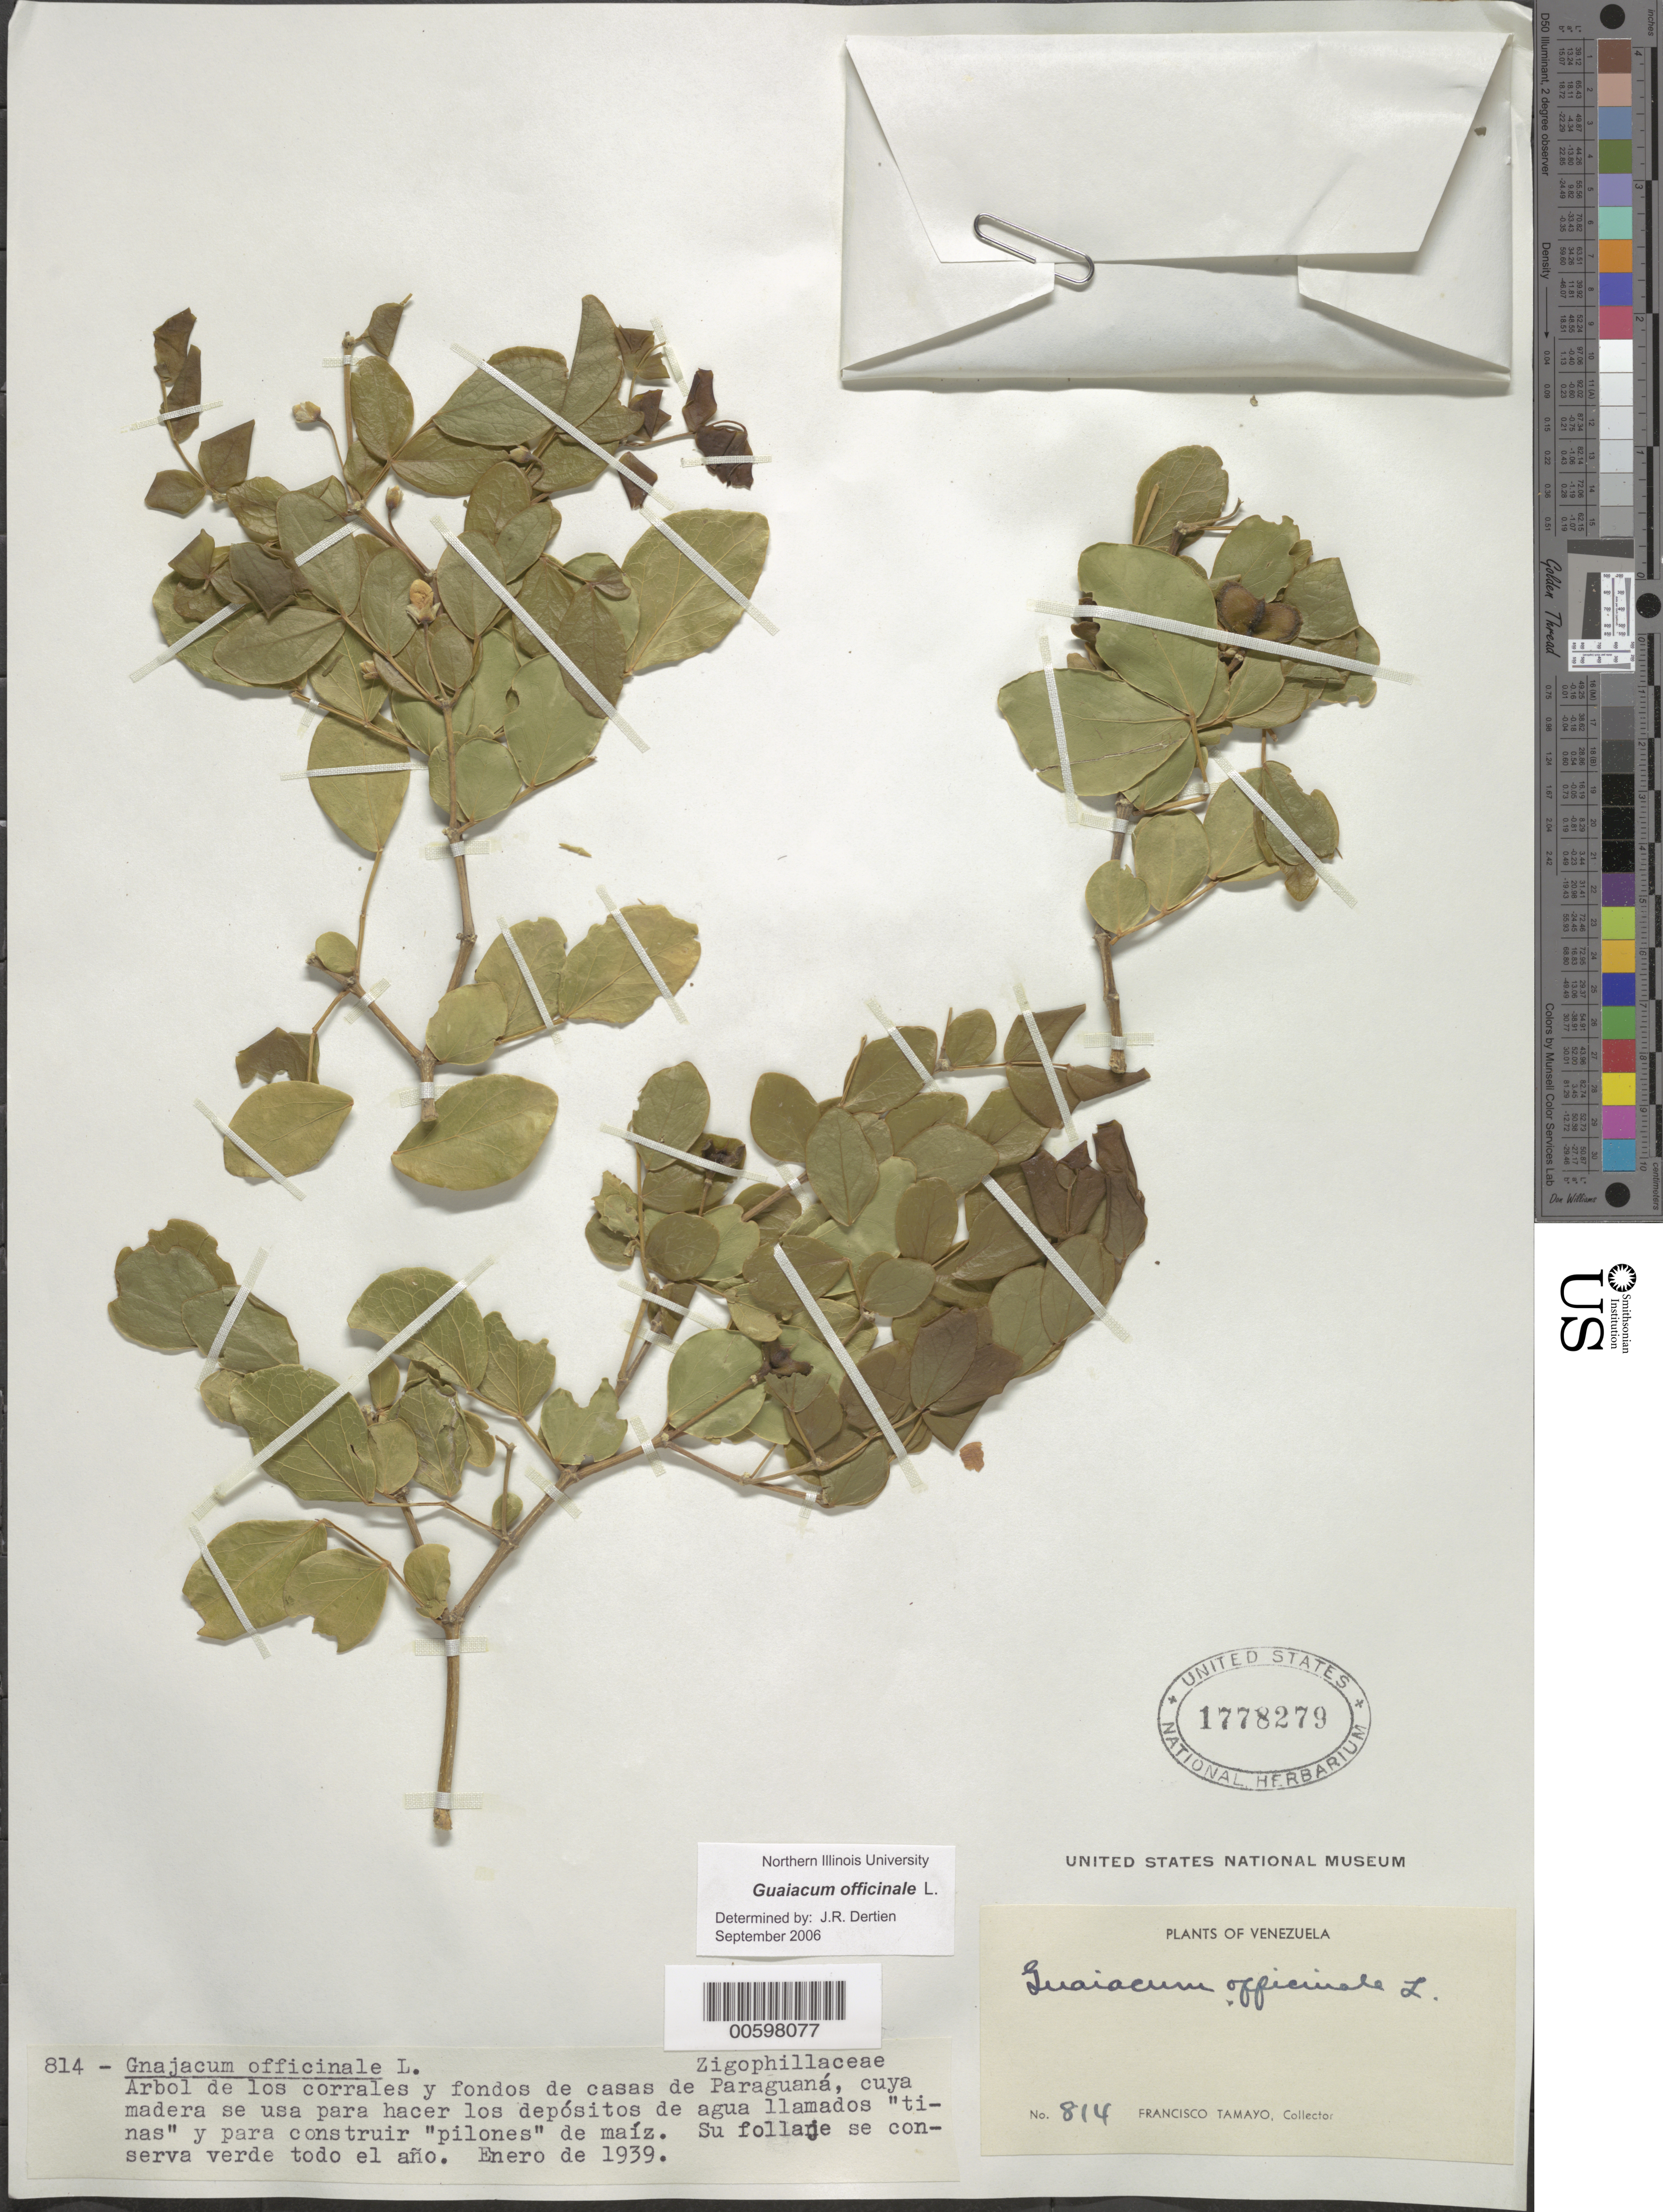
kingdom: Plantae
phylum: Tracheophyta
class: Magnoliopsida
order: Zygophyllales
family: Zygophyllaceae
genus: Guaiacum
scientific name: Guaiacum officinale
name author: L.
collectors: F. Tamayo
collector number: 814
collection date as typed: Jan 1939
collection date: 1939-01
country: Venezuela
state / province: Mérida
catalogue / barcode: US 1778279